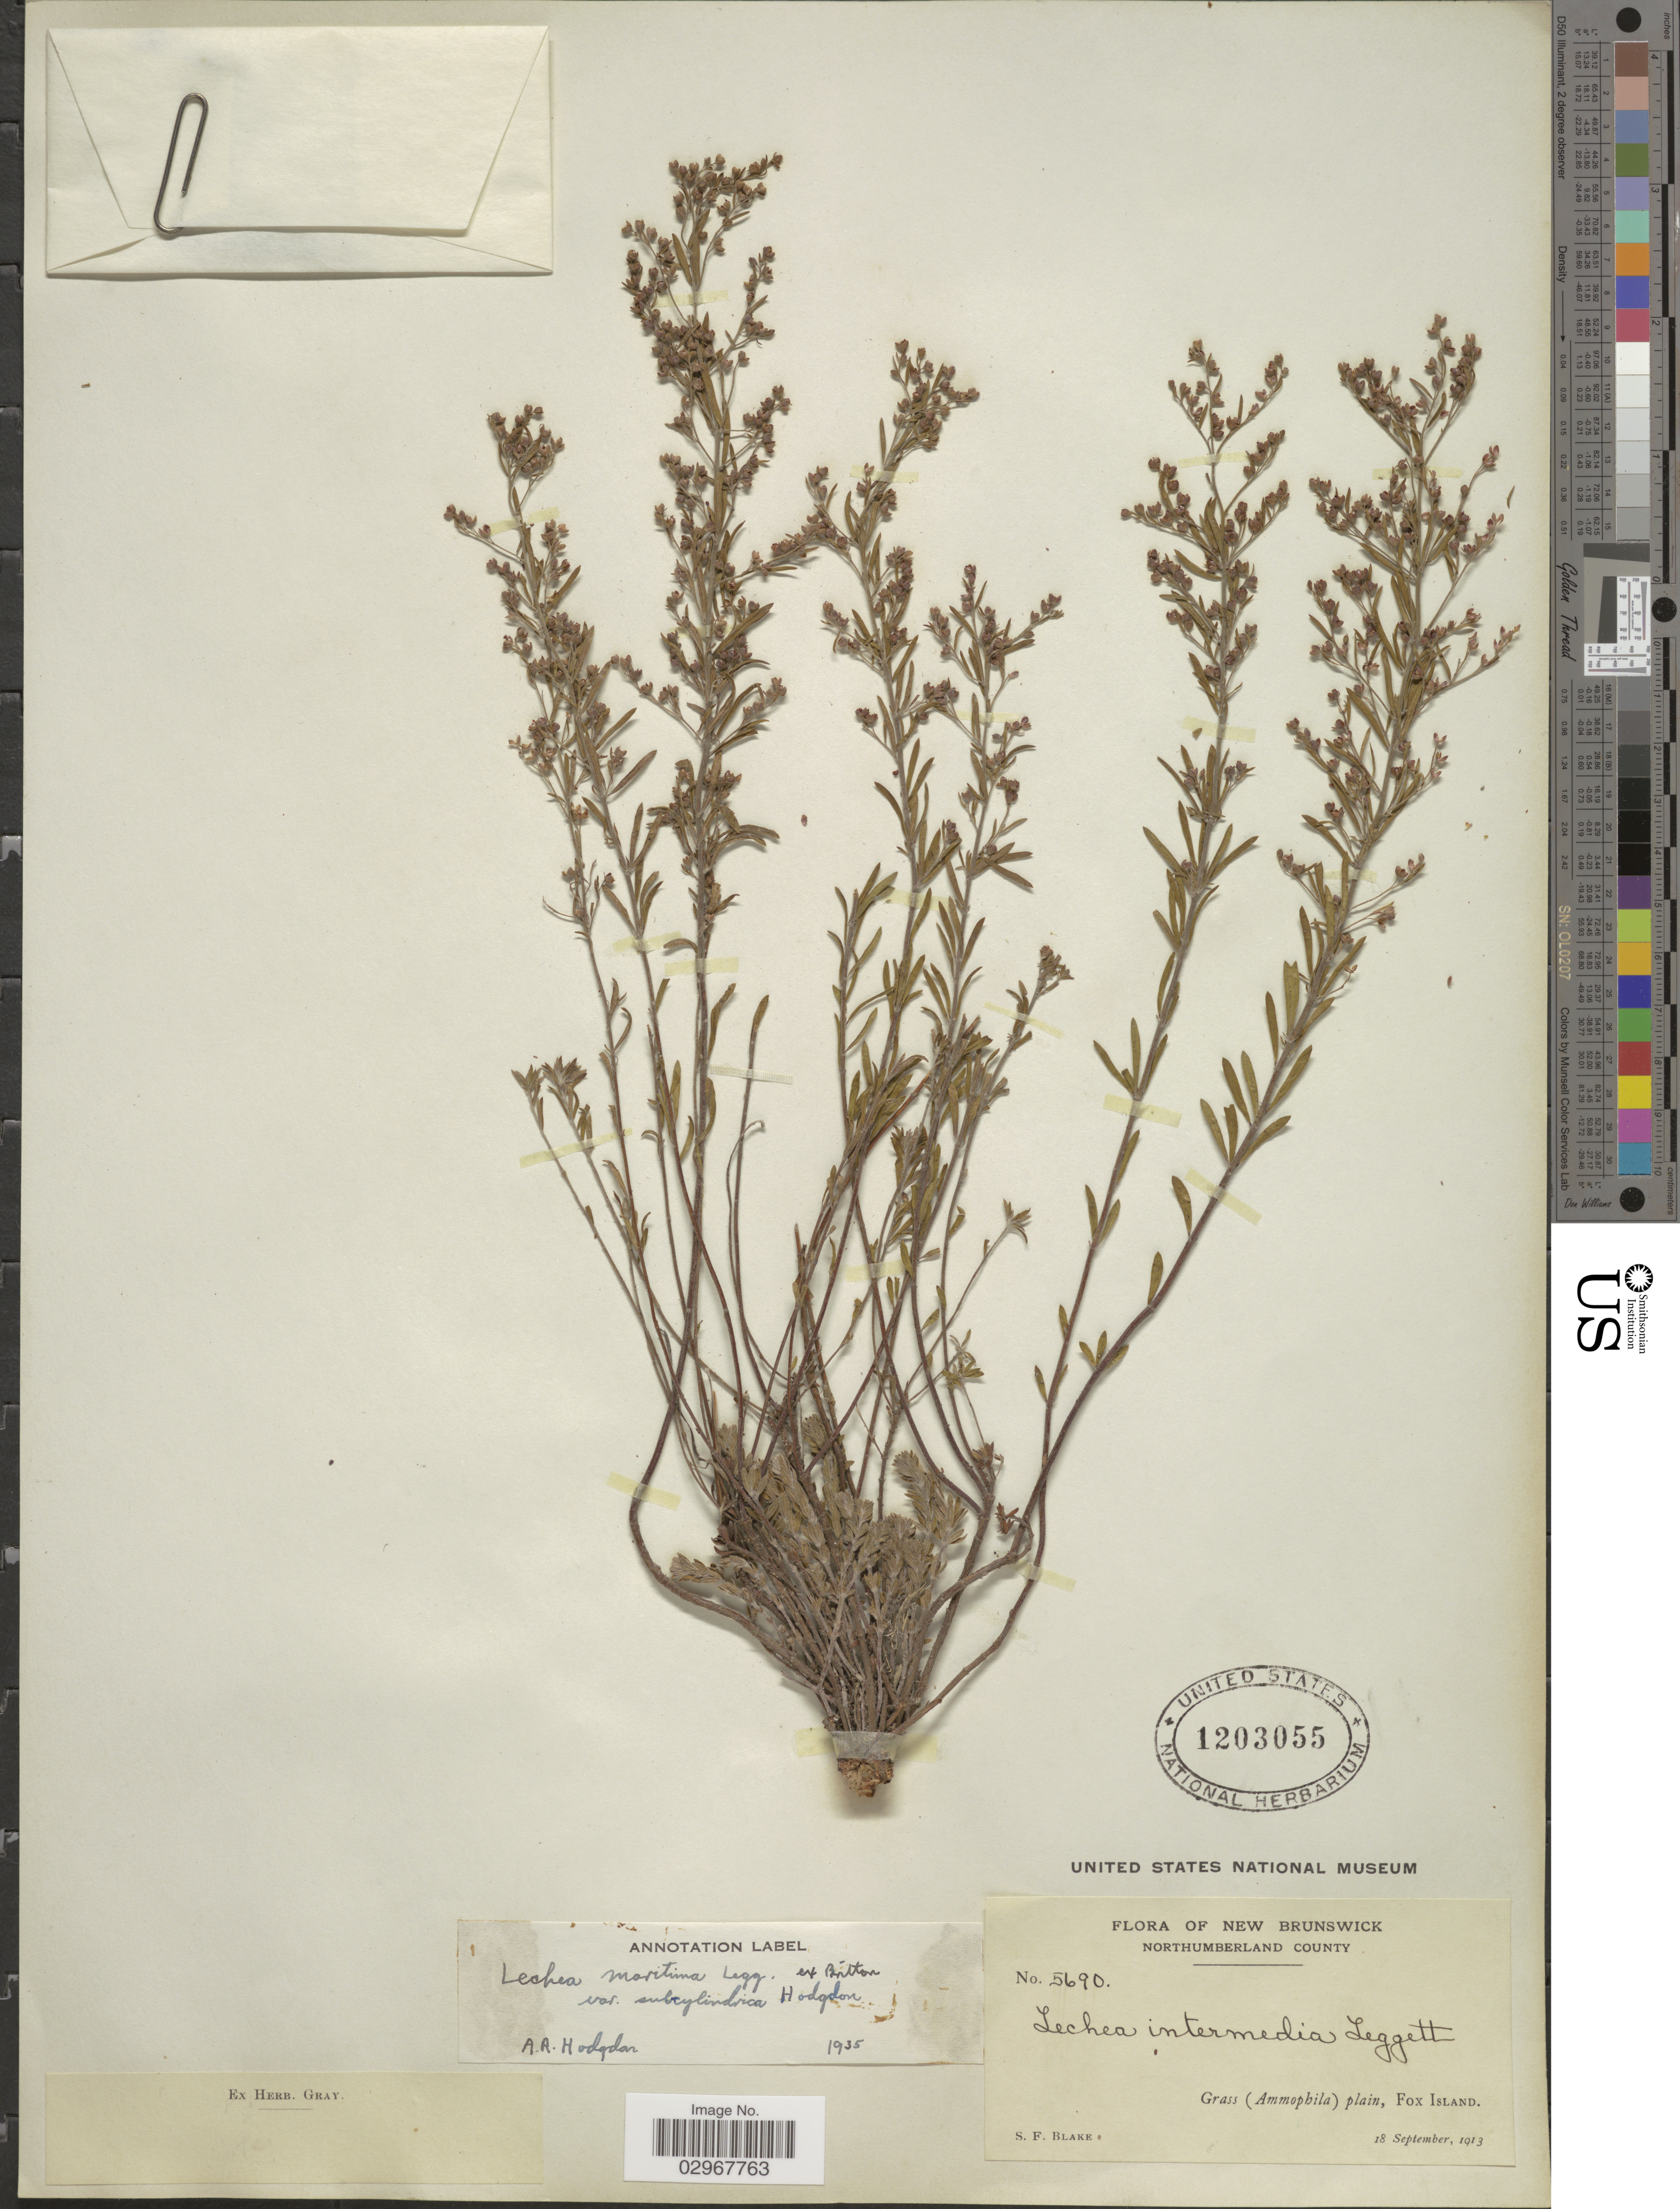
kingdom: Plantae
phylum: Tracheophyta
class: Magnoliopsida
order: Malvales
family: Cistaceae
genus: Lechea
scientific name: Lechea maritima var. subcylindrica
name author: Hodgdon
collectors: S. Blake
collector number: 5690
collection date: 1913-09-18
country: Canada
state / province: New Brunswick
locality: Northumberland County. Grass (Ammophila) plain, Fox Island.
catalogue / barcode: US 1203055